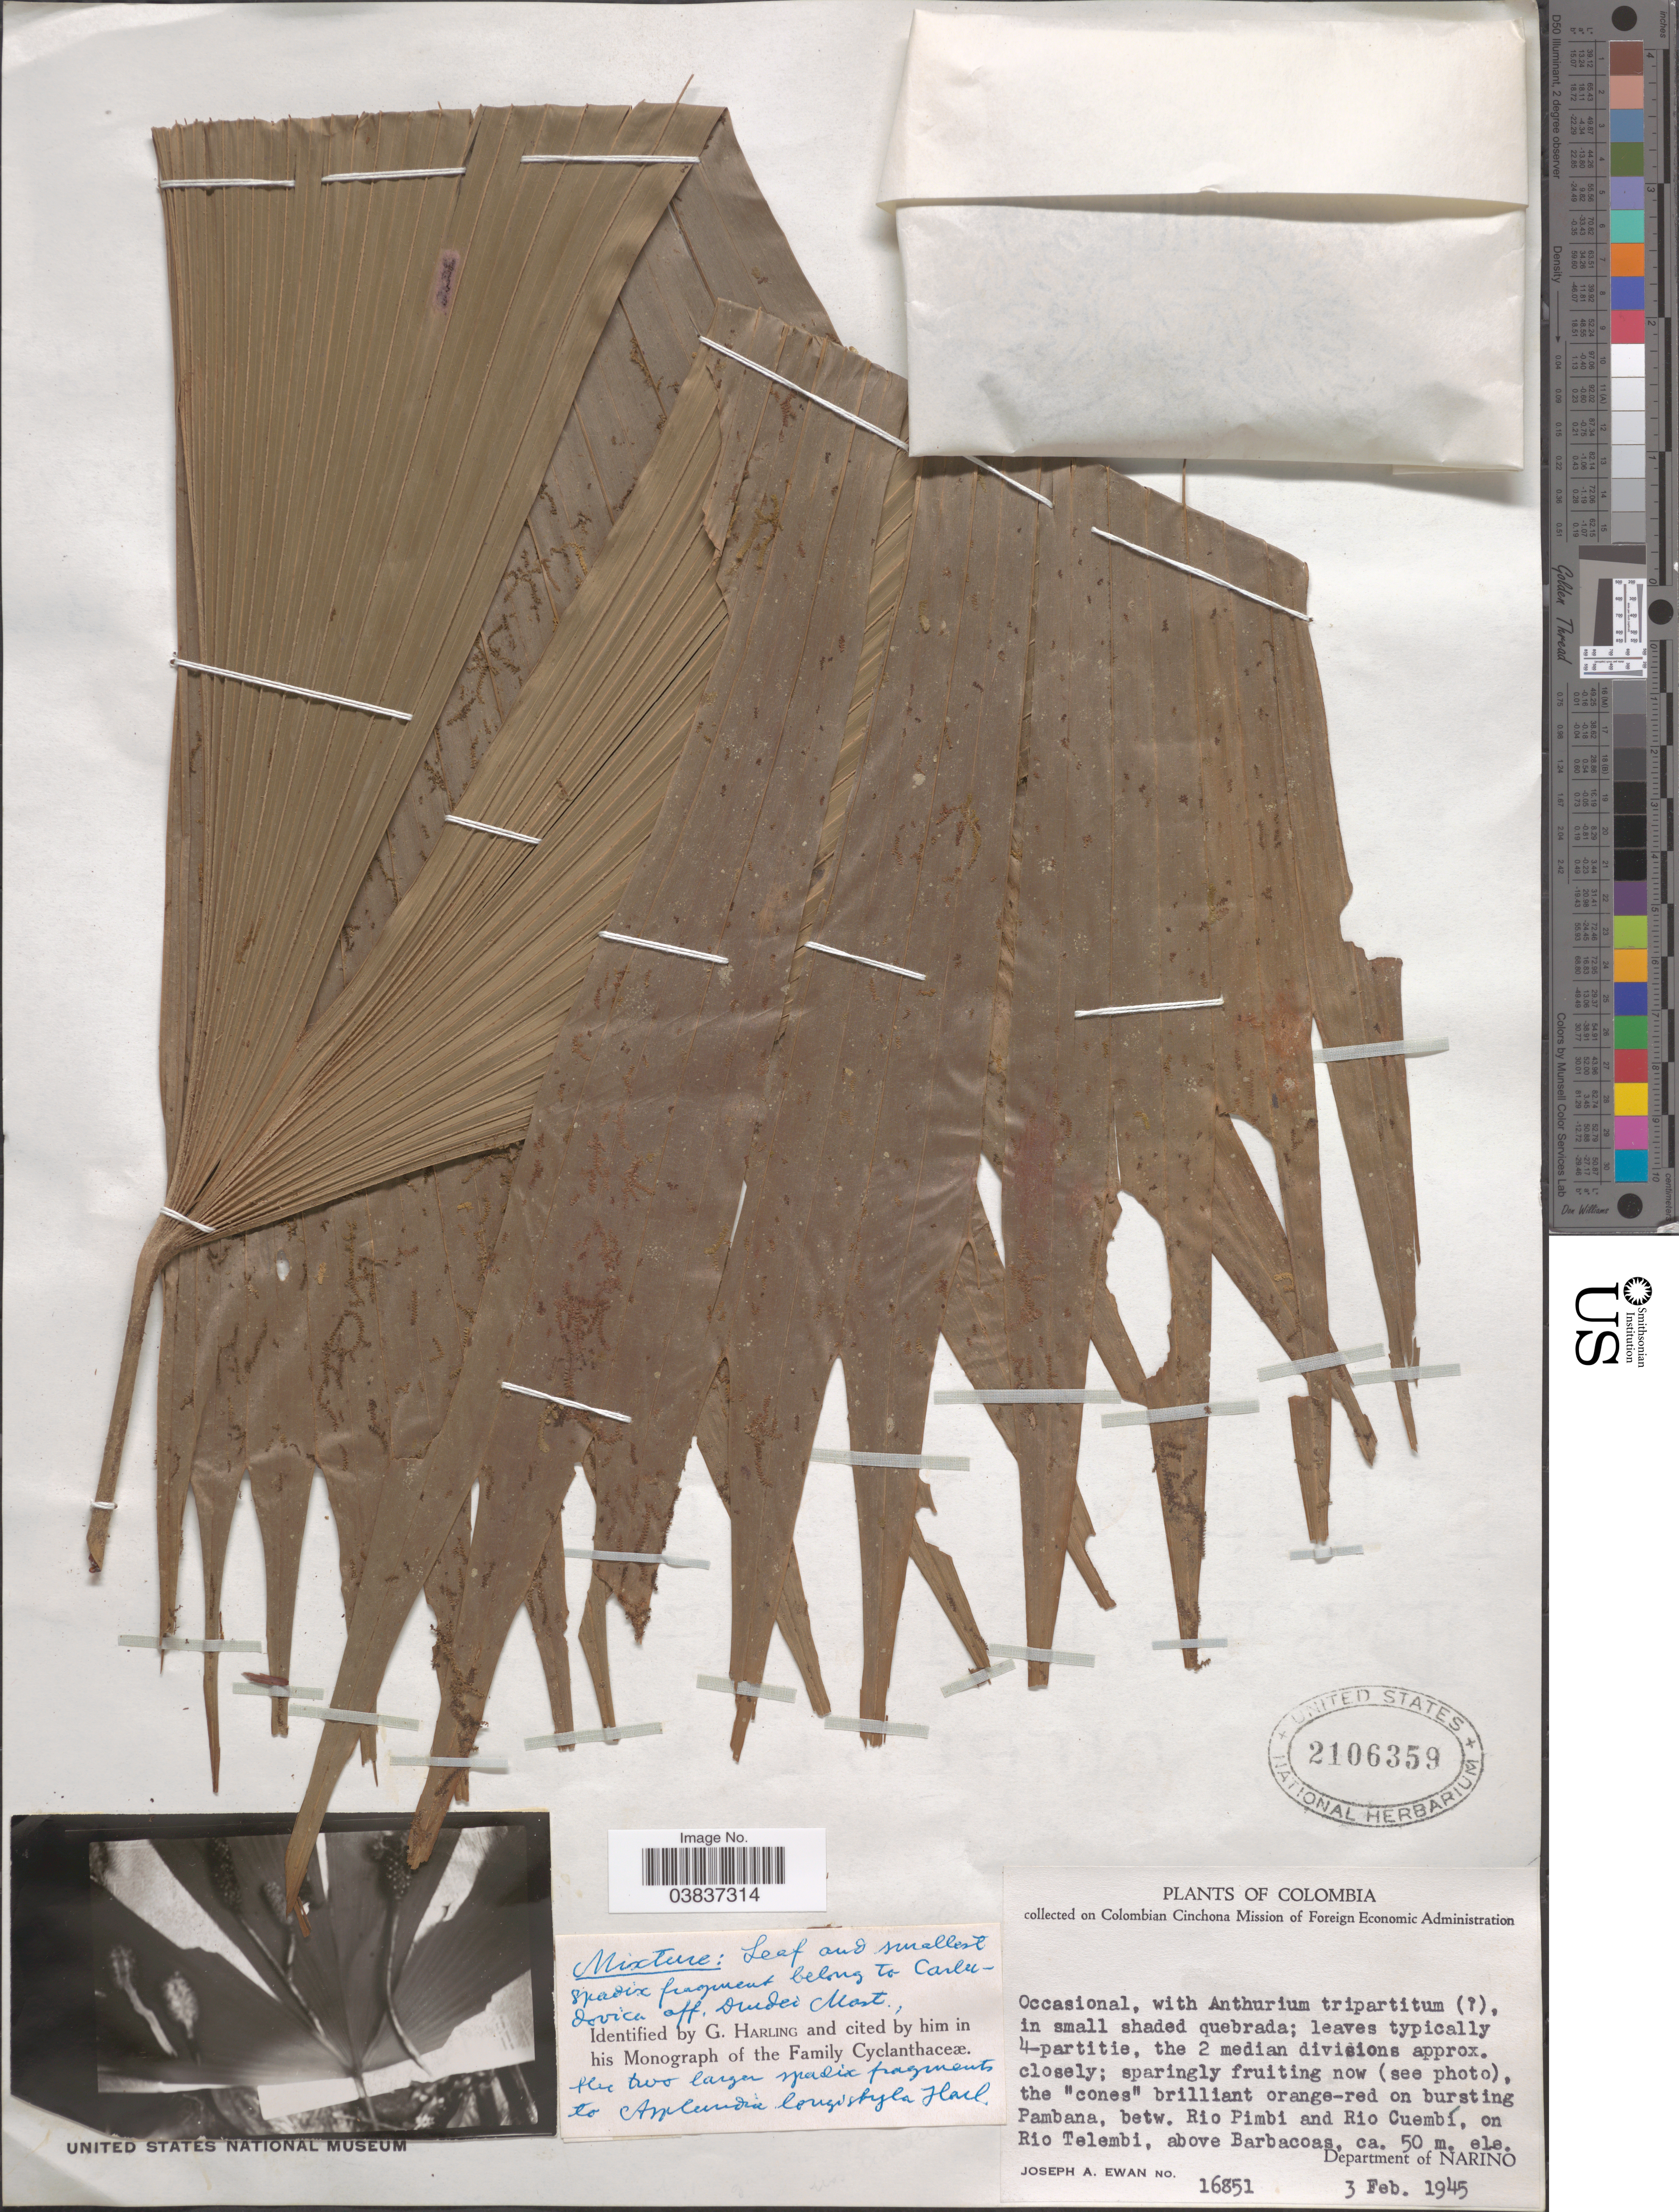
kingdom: Plantae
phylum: Tracheophyta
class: Liliopsida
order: Pandanales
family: Cyclanthaceae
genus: Carludovica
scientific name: Carludovica drudei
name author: Mast.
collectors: J. A. Ewan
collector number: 16851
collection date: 1945-02-03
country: Colombia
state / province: Nariño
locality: Betw. Rio Pimbi and Rio Cuembí, on Rio Telembi, above Barbacoas. Department of Nariño.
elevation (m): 50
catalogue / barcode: US 2106359